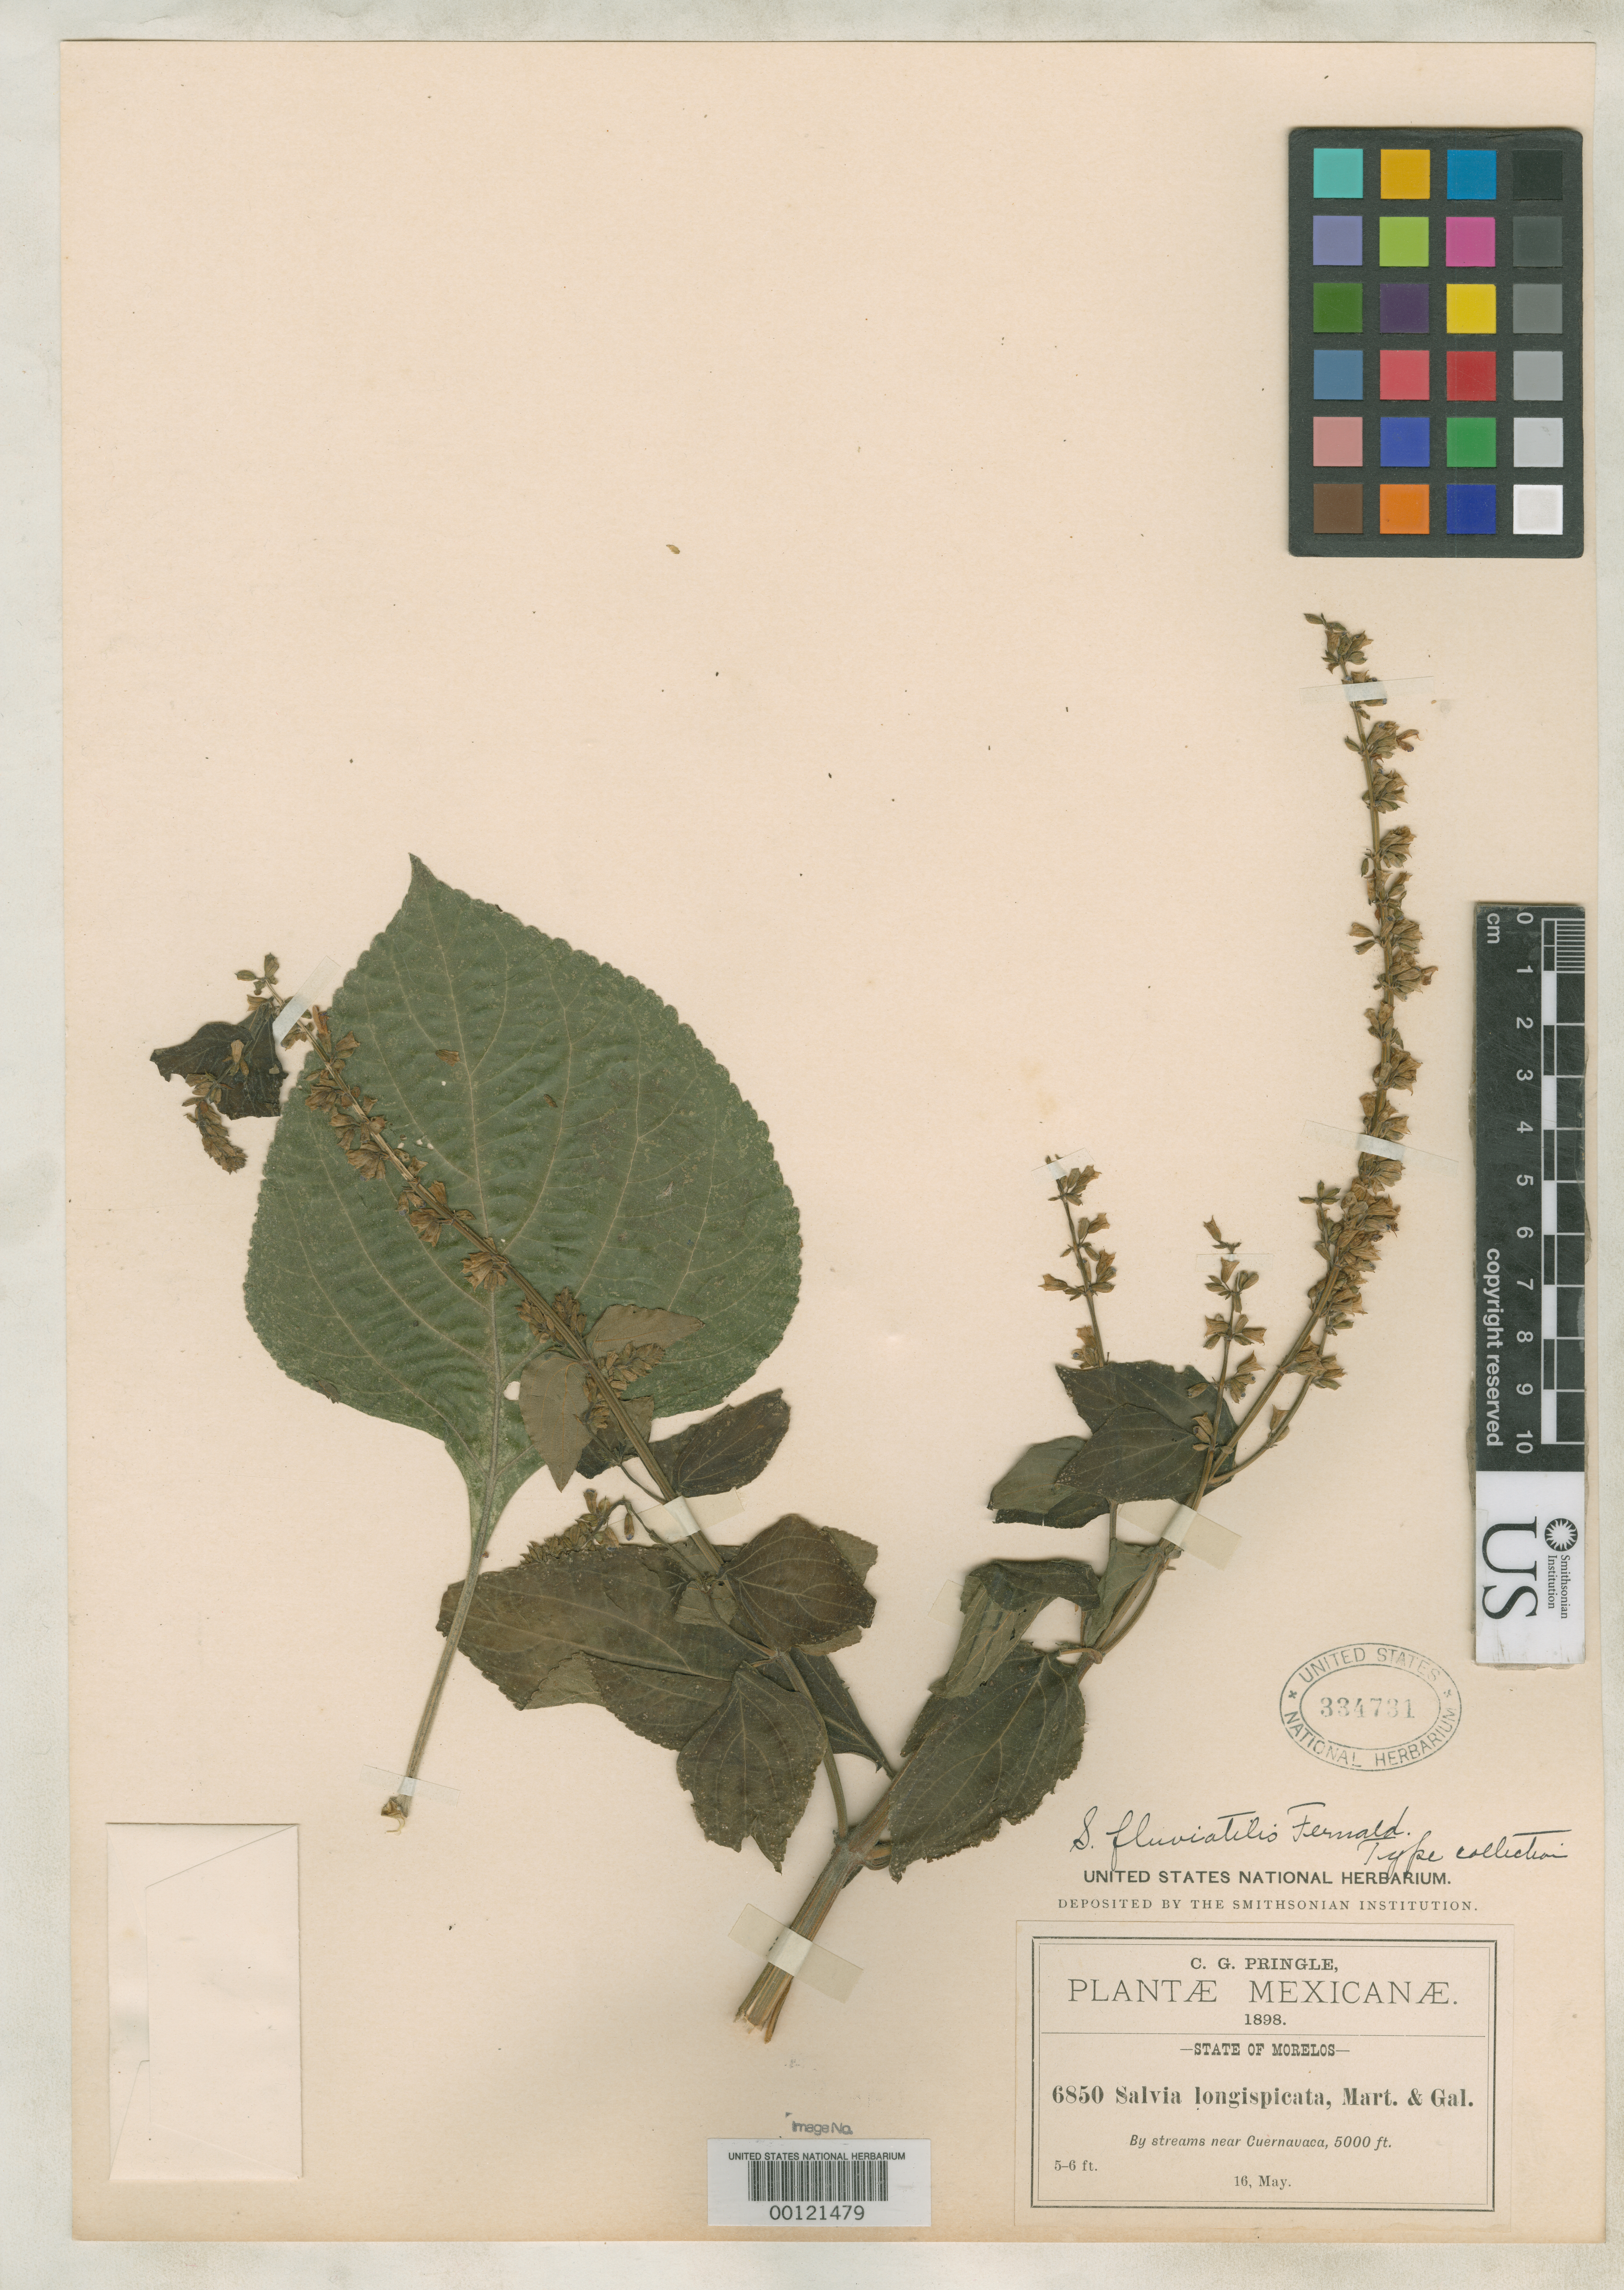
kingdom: Plantae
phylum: Tracheophyta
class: Magnoliopsida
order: Lamiales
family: Lamiaceae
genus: Salvia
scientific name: Salvia fluviatilis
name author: Fernald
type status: Isolectotype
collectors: C. G. Pringle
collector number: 6850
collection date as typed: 16 May 1898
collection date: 1898-05-16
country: Mexico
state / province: Morelos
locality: Streams near Cuernavaca.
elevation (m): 1524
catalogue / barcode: US 334731